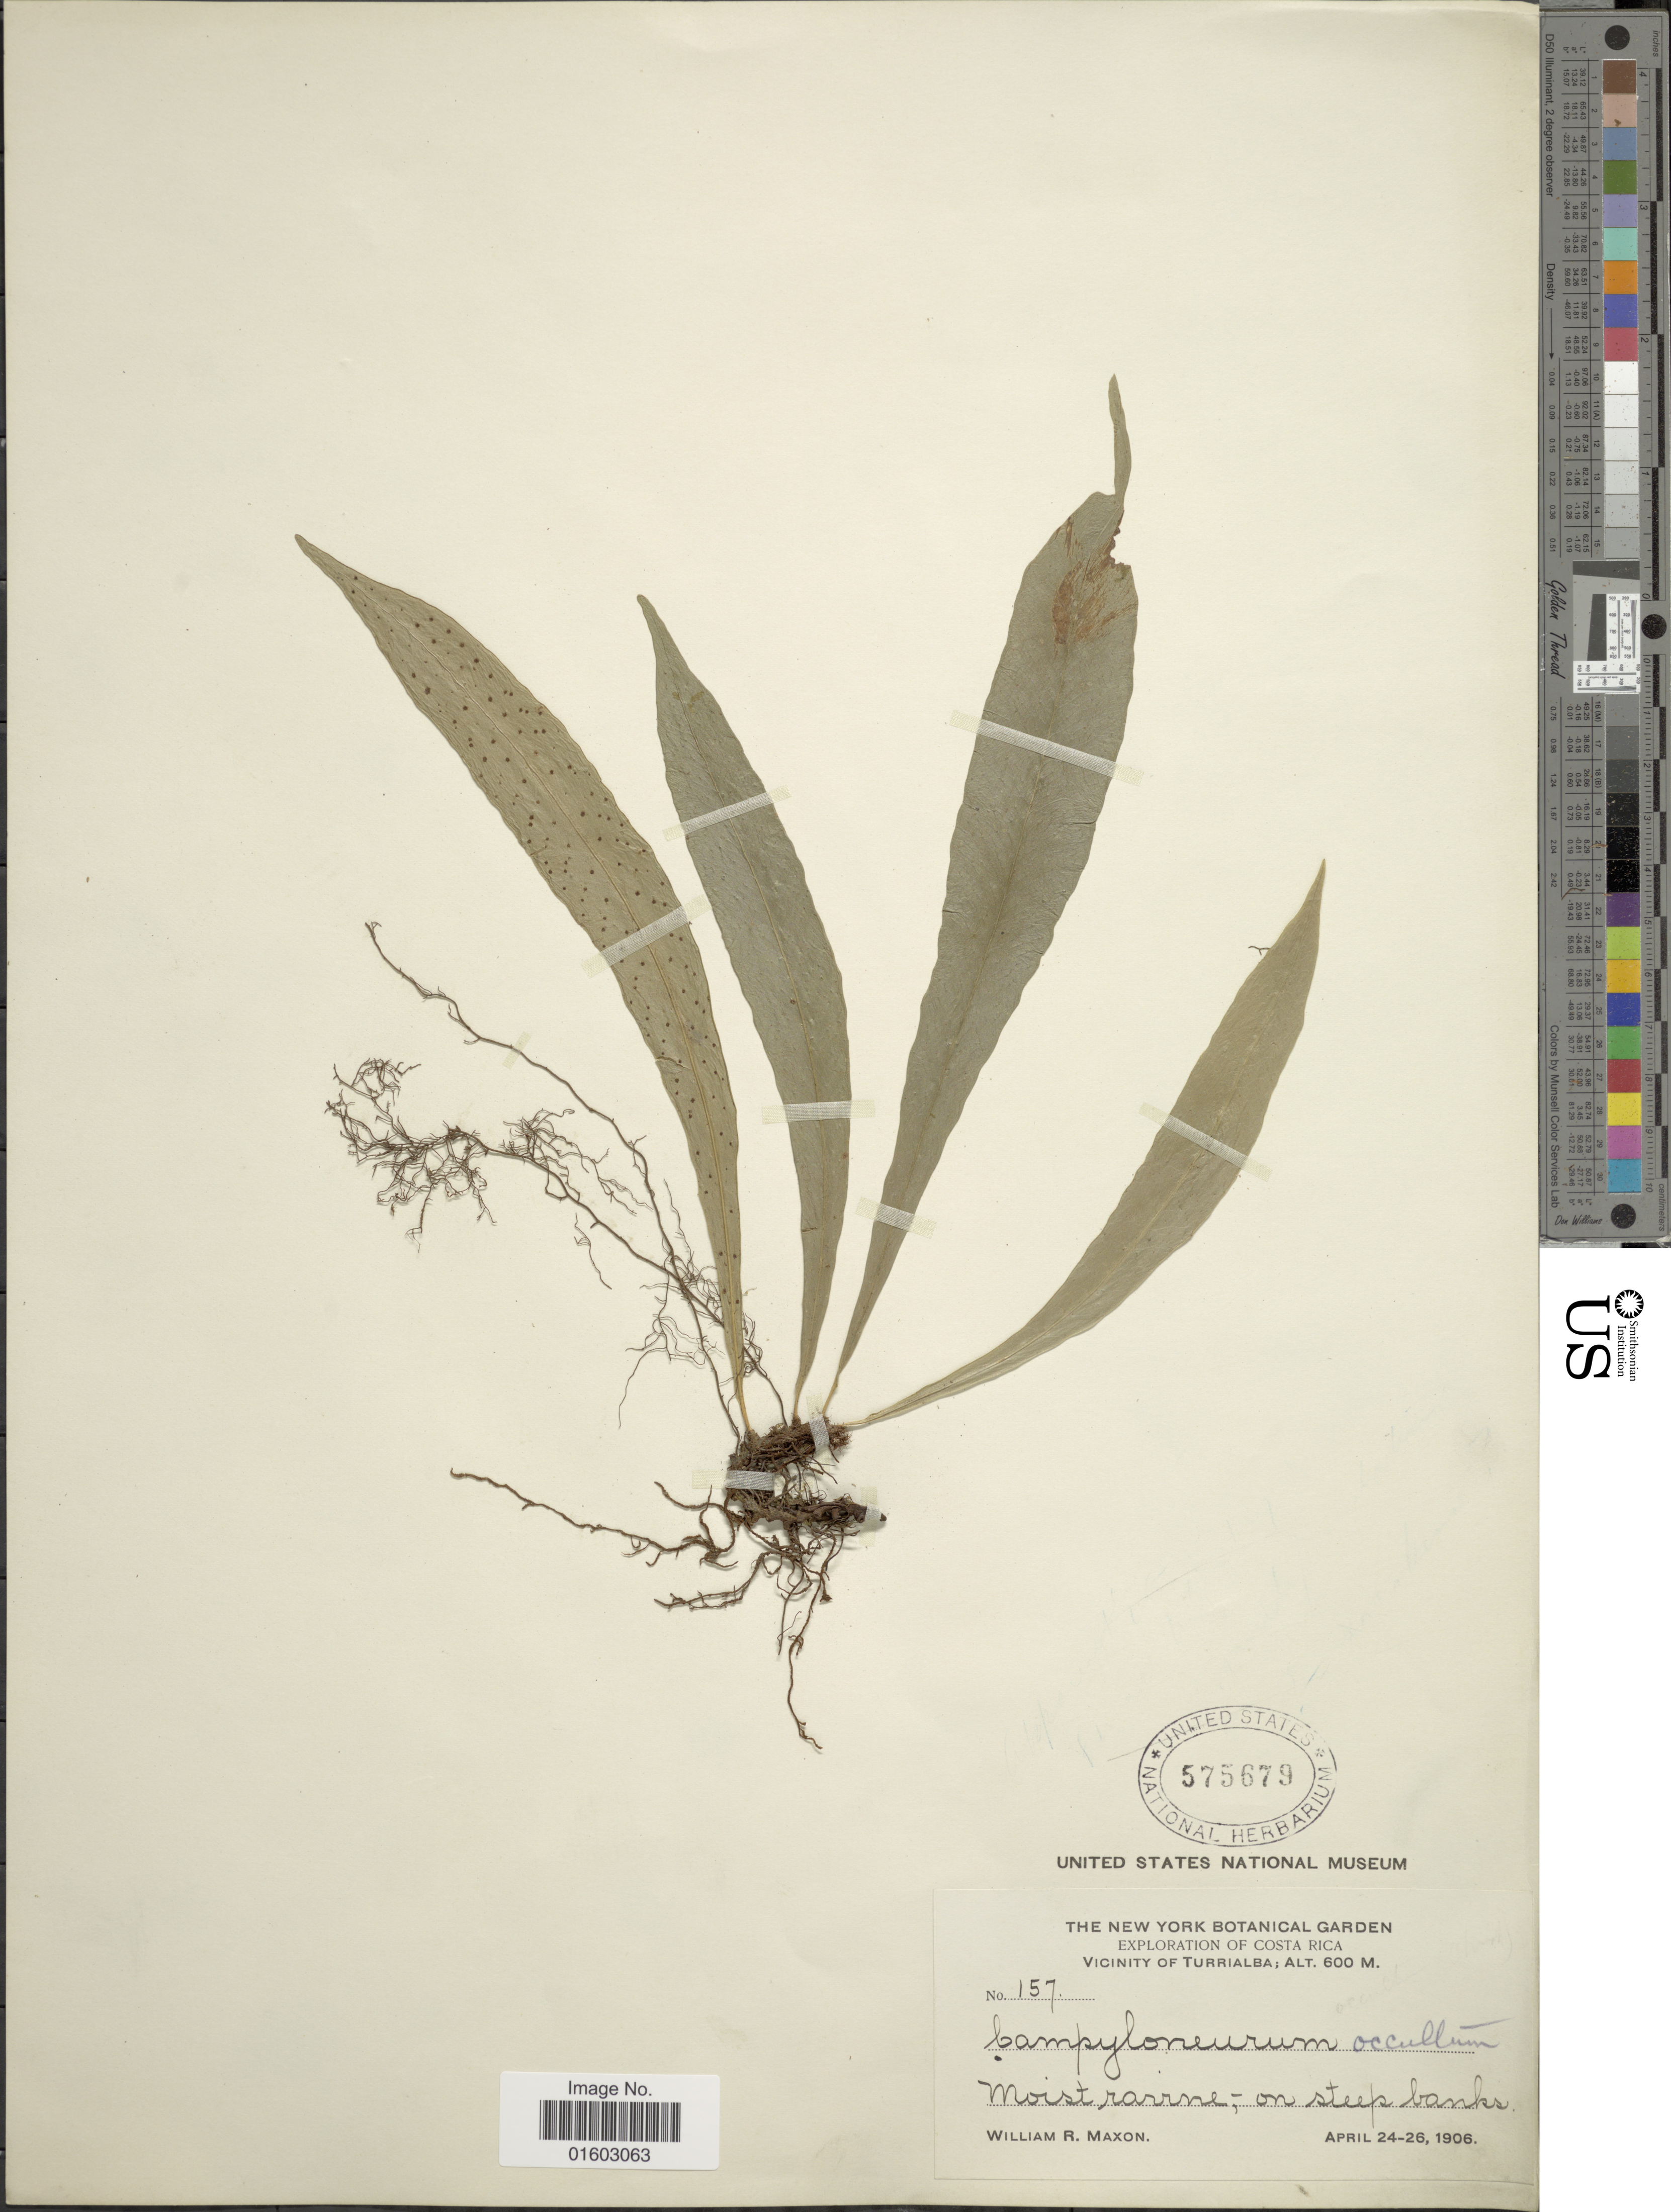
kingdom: Plantae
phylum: Tracheophyta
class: Polypodiopsida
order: Polypodiales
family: Polypodiaceae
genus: Campyloneurum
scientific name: Campyloneurum occultum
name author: (Christ) M. Mey. ex Lellinger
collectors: W. R. Maxon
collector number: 157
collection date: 1906-04-24/1906-04-26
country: Costa Rica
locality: Vicinity of Turrialba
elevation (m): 600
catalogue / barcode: US 575679